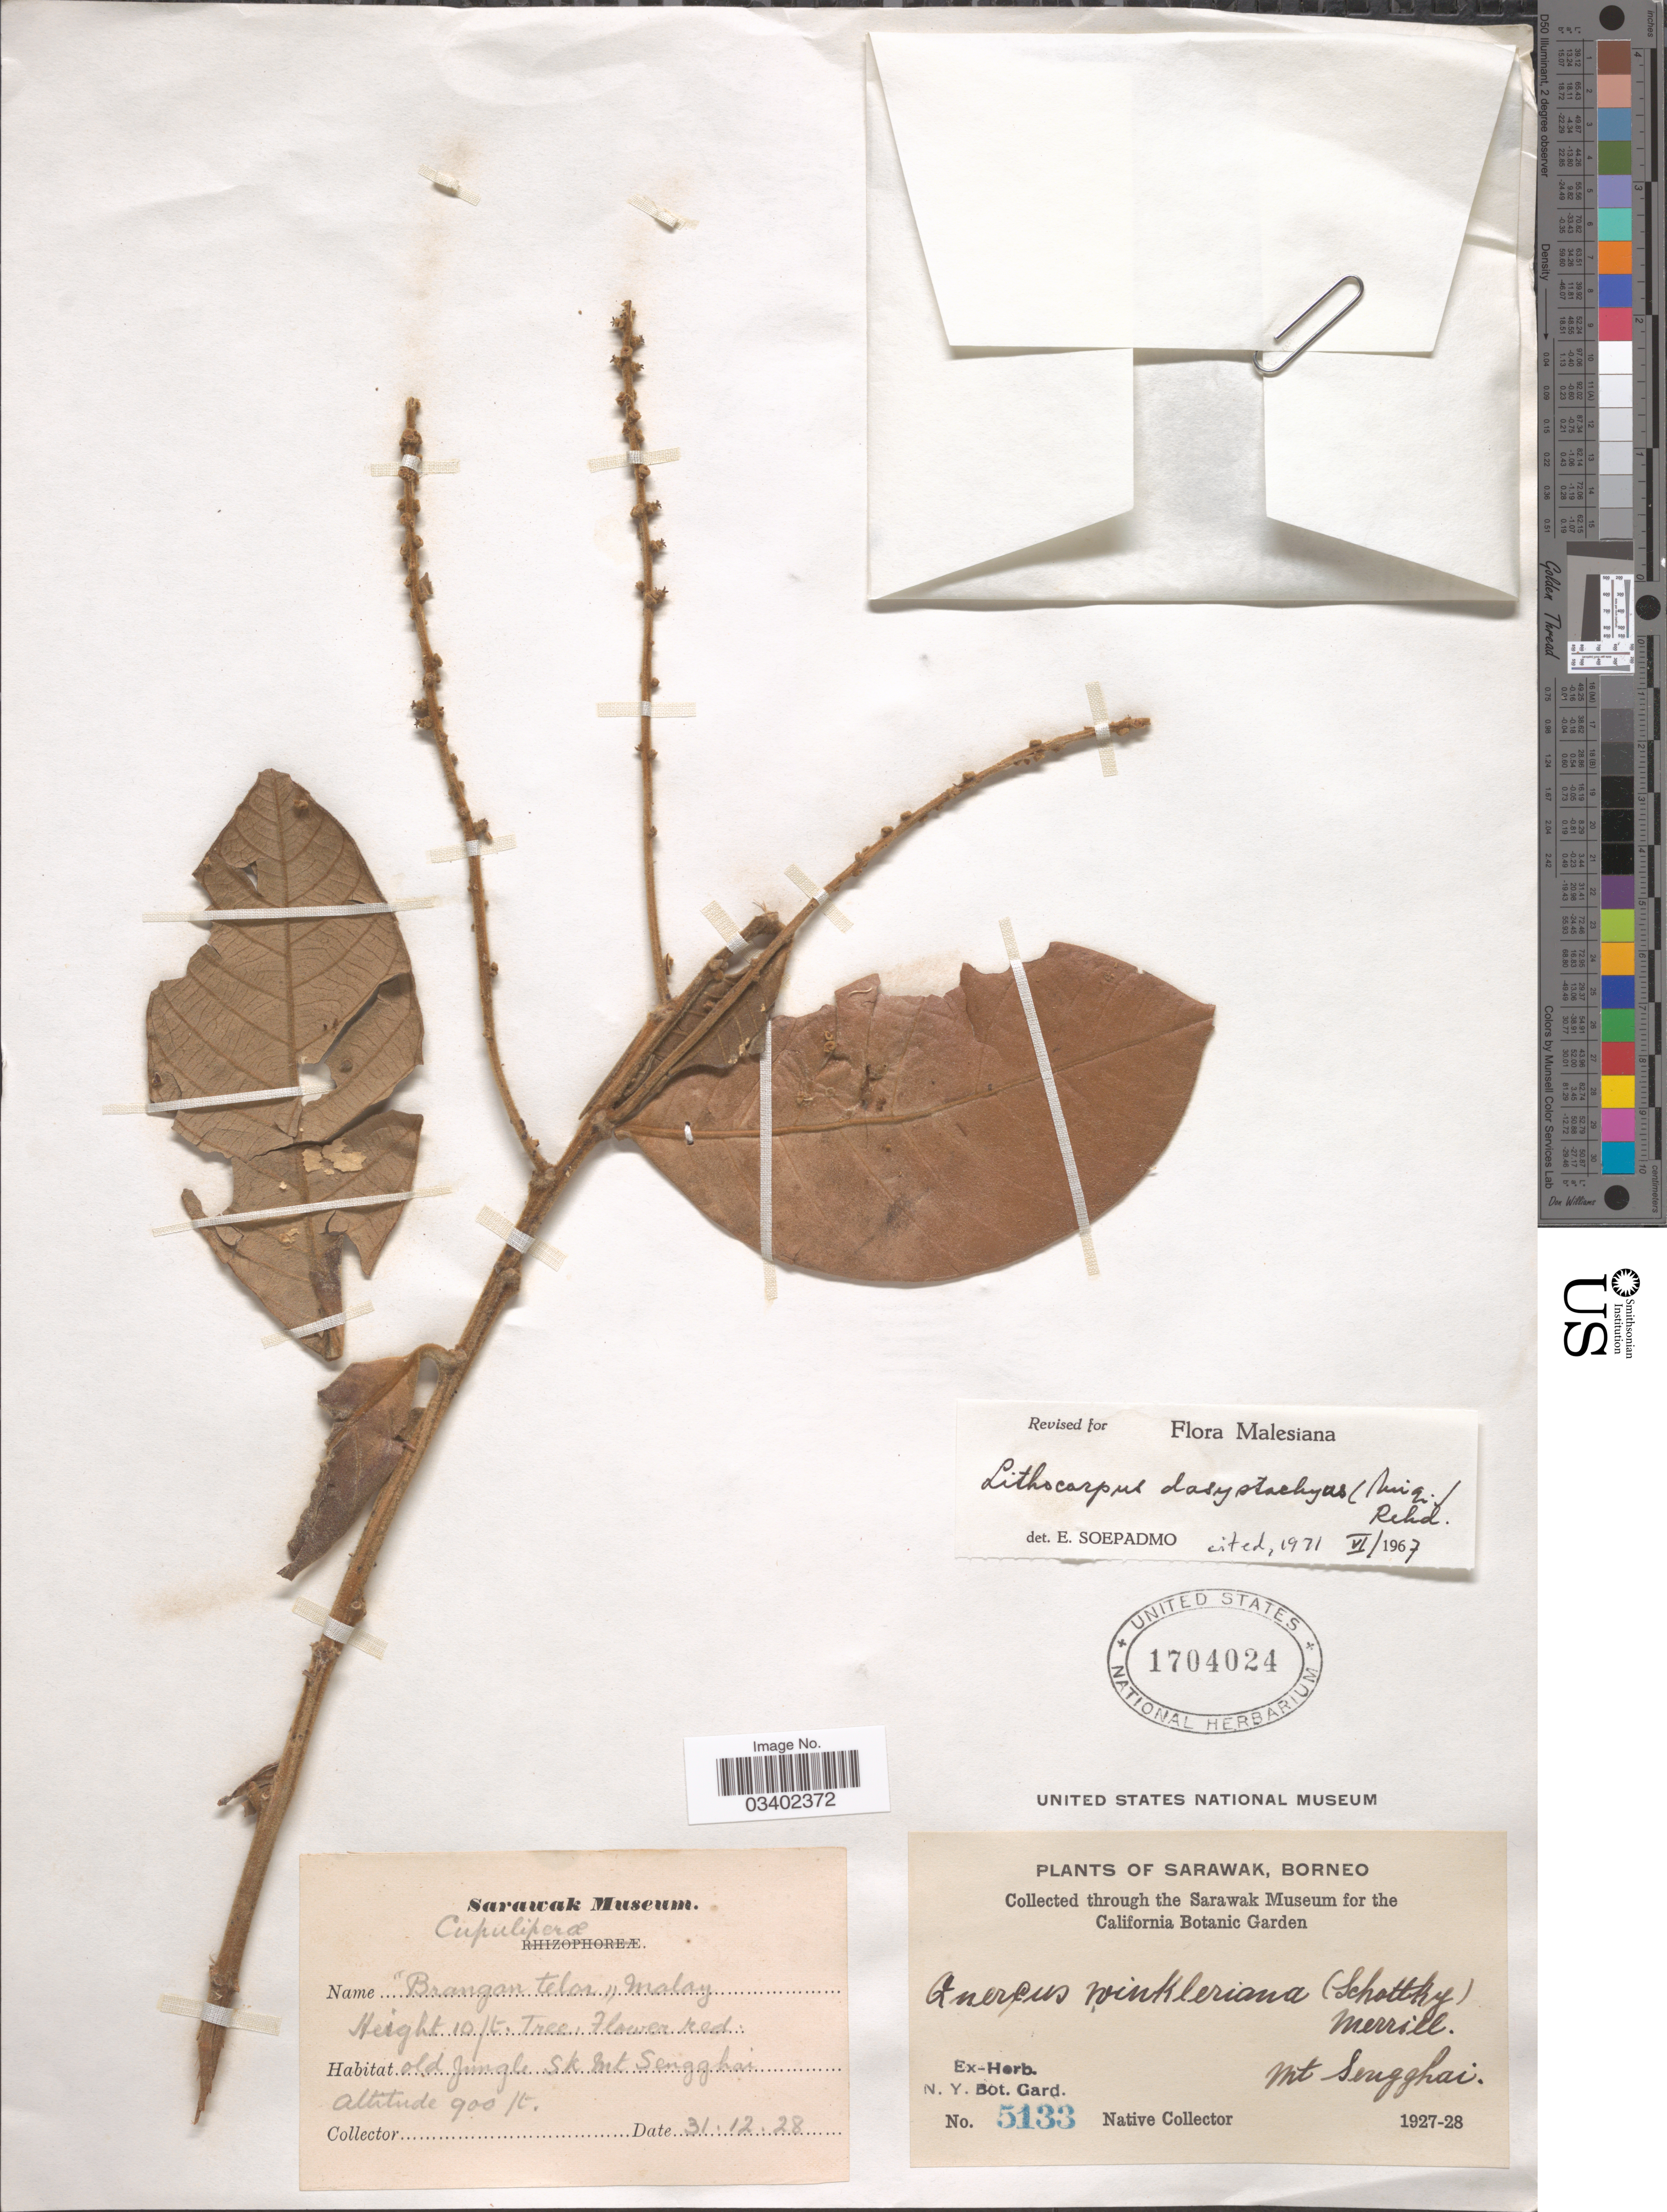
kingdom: Plantae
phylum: Tracheophyta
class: Magnoliopsida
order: Fagales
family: Fagaceae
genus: Lithocarpus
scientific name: Lithocarpus dasystachyus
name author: (Miq.) Rehder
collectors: Native collector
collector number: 5133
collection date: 1928-12-31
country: Malaysia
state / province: Sarawak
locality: Borneo. Mt Sengghai.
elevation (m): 274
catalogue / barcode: US 1704024